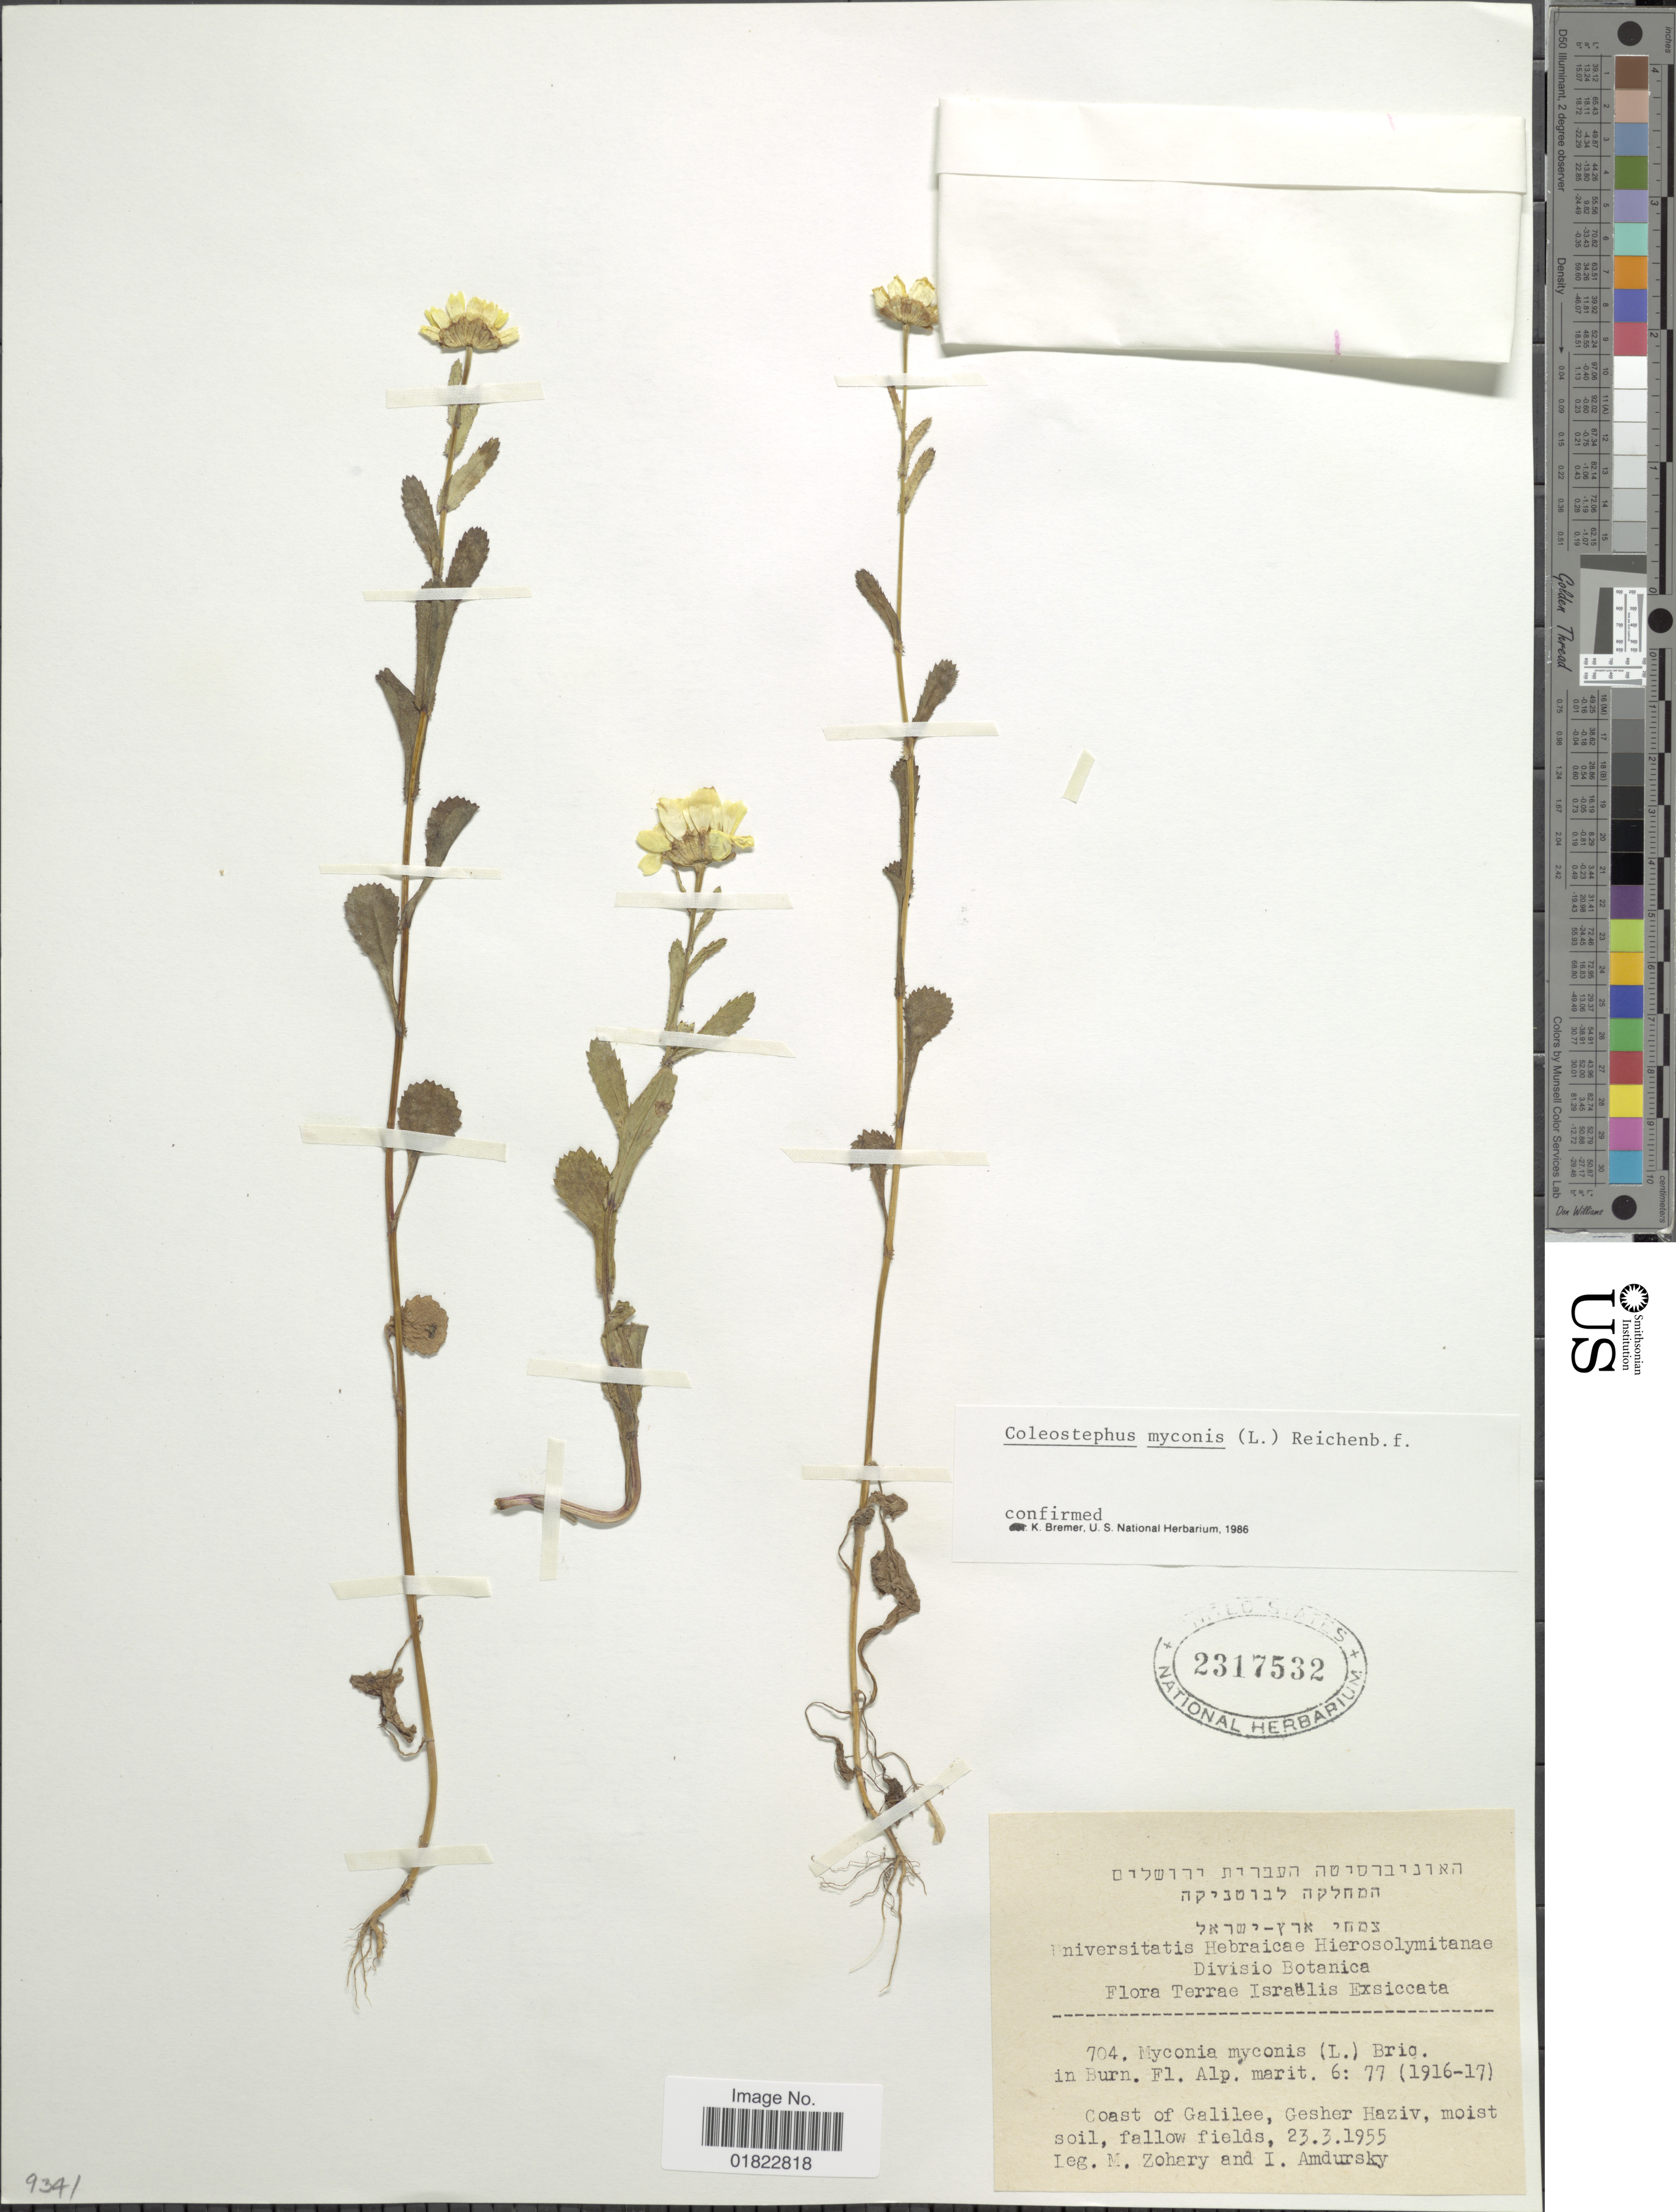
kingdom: Plantae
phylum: Tracheophyta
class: Magnoliopsida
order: Asterales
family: Asteraceae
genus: Coleostephus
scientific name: Coleostephus myconis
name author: (L.) Cass.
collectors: M. Zohary & I. Amdursky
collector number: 704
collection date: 1955-03-23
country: Israel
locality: Terrae Israelis. Coast of Galillee, Gesher Haziv.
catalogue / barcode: US 2317532